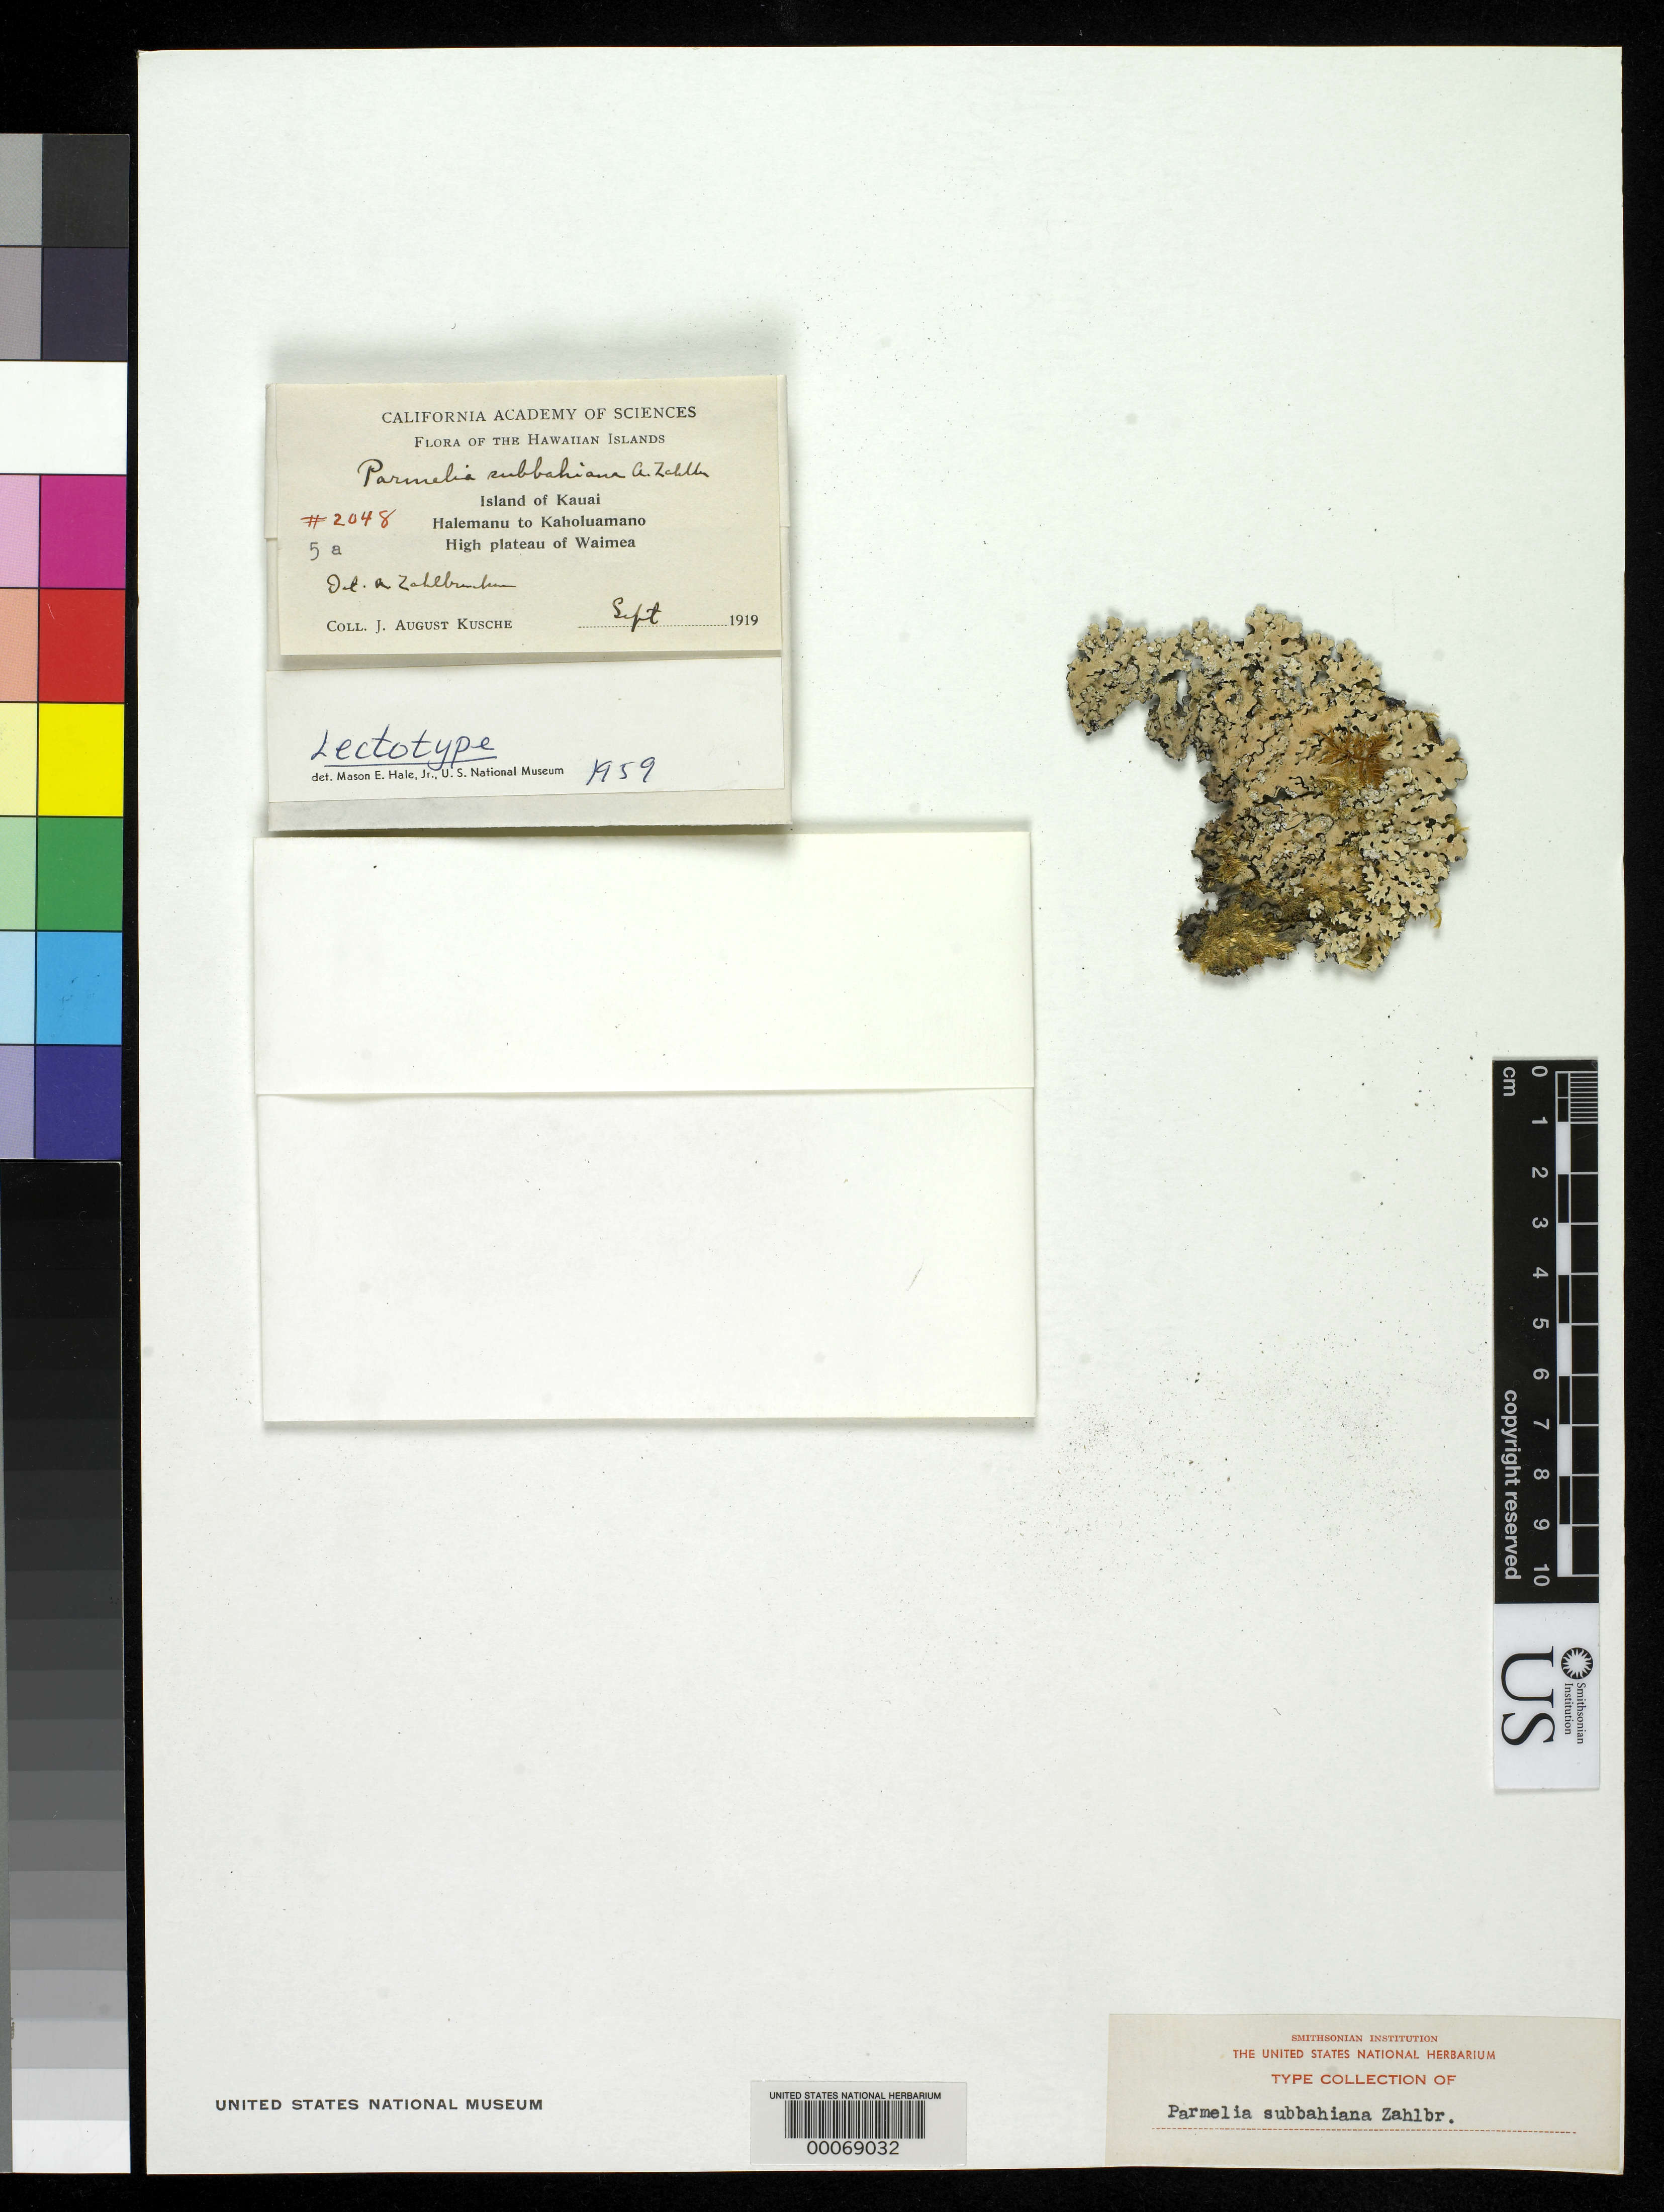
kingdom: Fungi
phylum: Ascomycota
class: Lecanoromycetes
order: Lecanorales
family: Parmeliaceae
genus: Parmelia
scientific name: Parmelia subbahiana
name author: Zahlbr. in H. Magn.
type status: Isosyntype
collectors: J. Keuche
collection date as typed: Sep 1919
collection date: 1919-09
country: United States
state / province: Hawaii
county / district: Kauai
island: Kaua'i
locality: Halemanu to Kaholuamano, high plateau of Waimea.